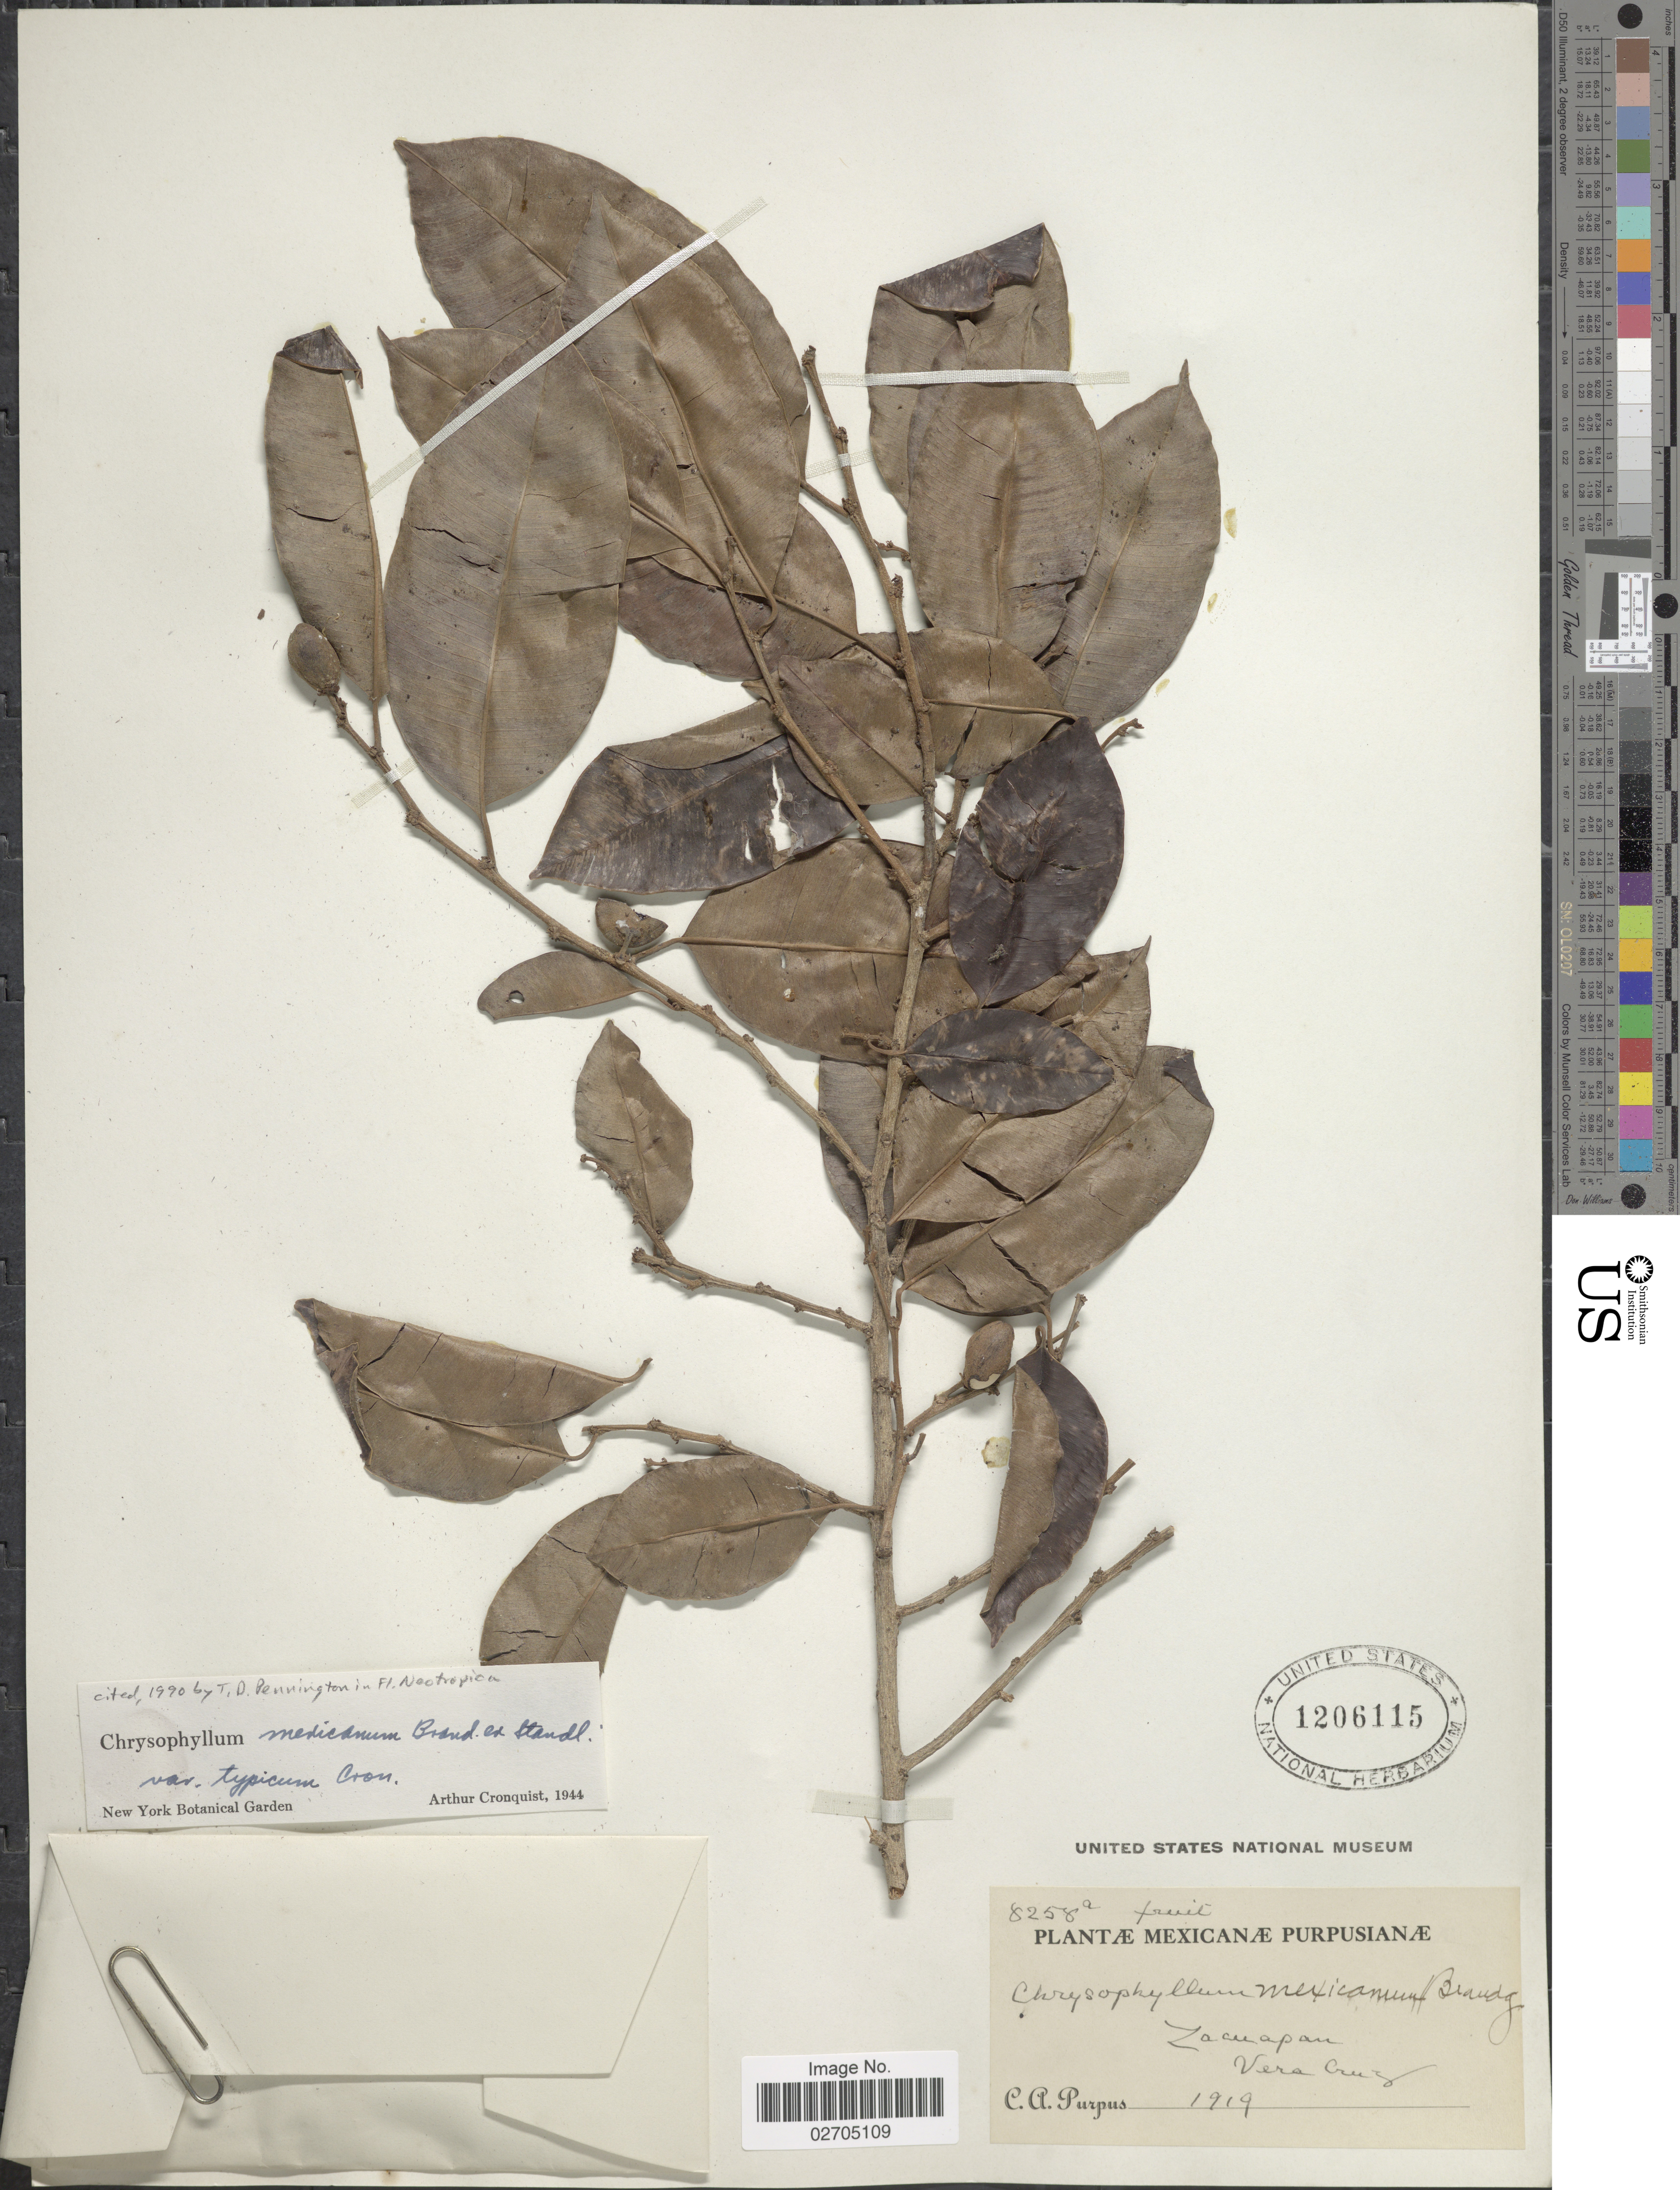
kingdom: Plantae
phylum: Tracheophyta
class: Magnoliopsida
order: Ericales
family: Sapotaceae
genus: Chrysophyllum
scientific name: Chrysophyllum mexicanum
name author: Brandegee ex Standl.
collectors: C. A. Purpus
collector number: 8258a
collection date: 1919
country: Mexico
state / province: Veracruz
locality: Zacuapan, Vera Cruz.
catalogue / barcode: US 1206115